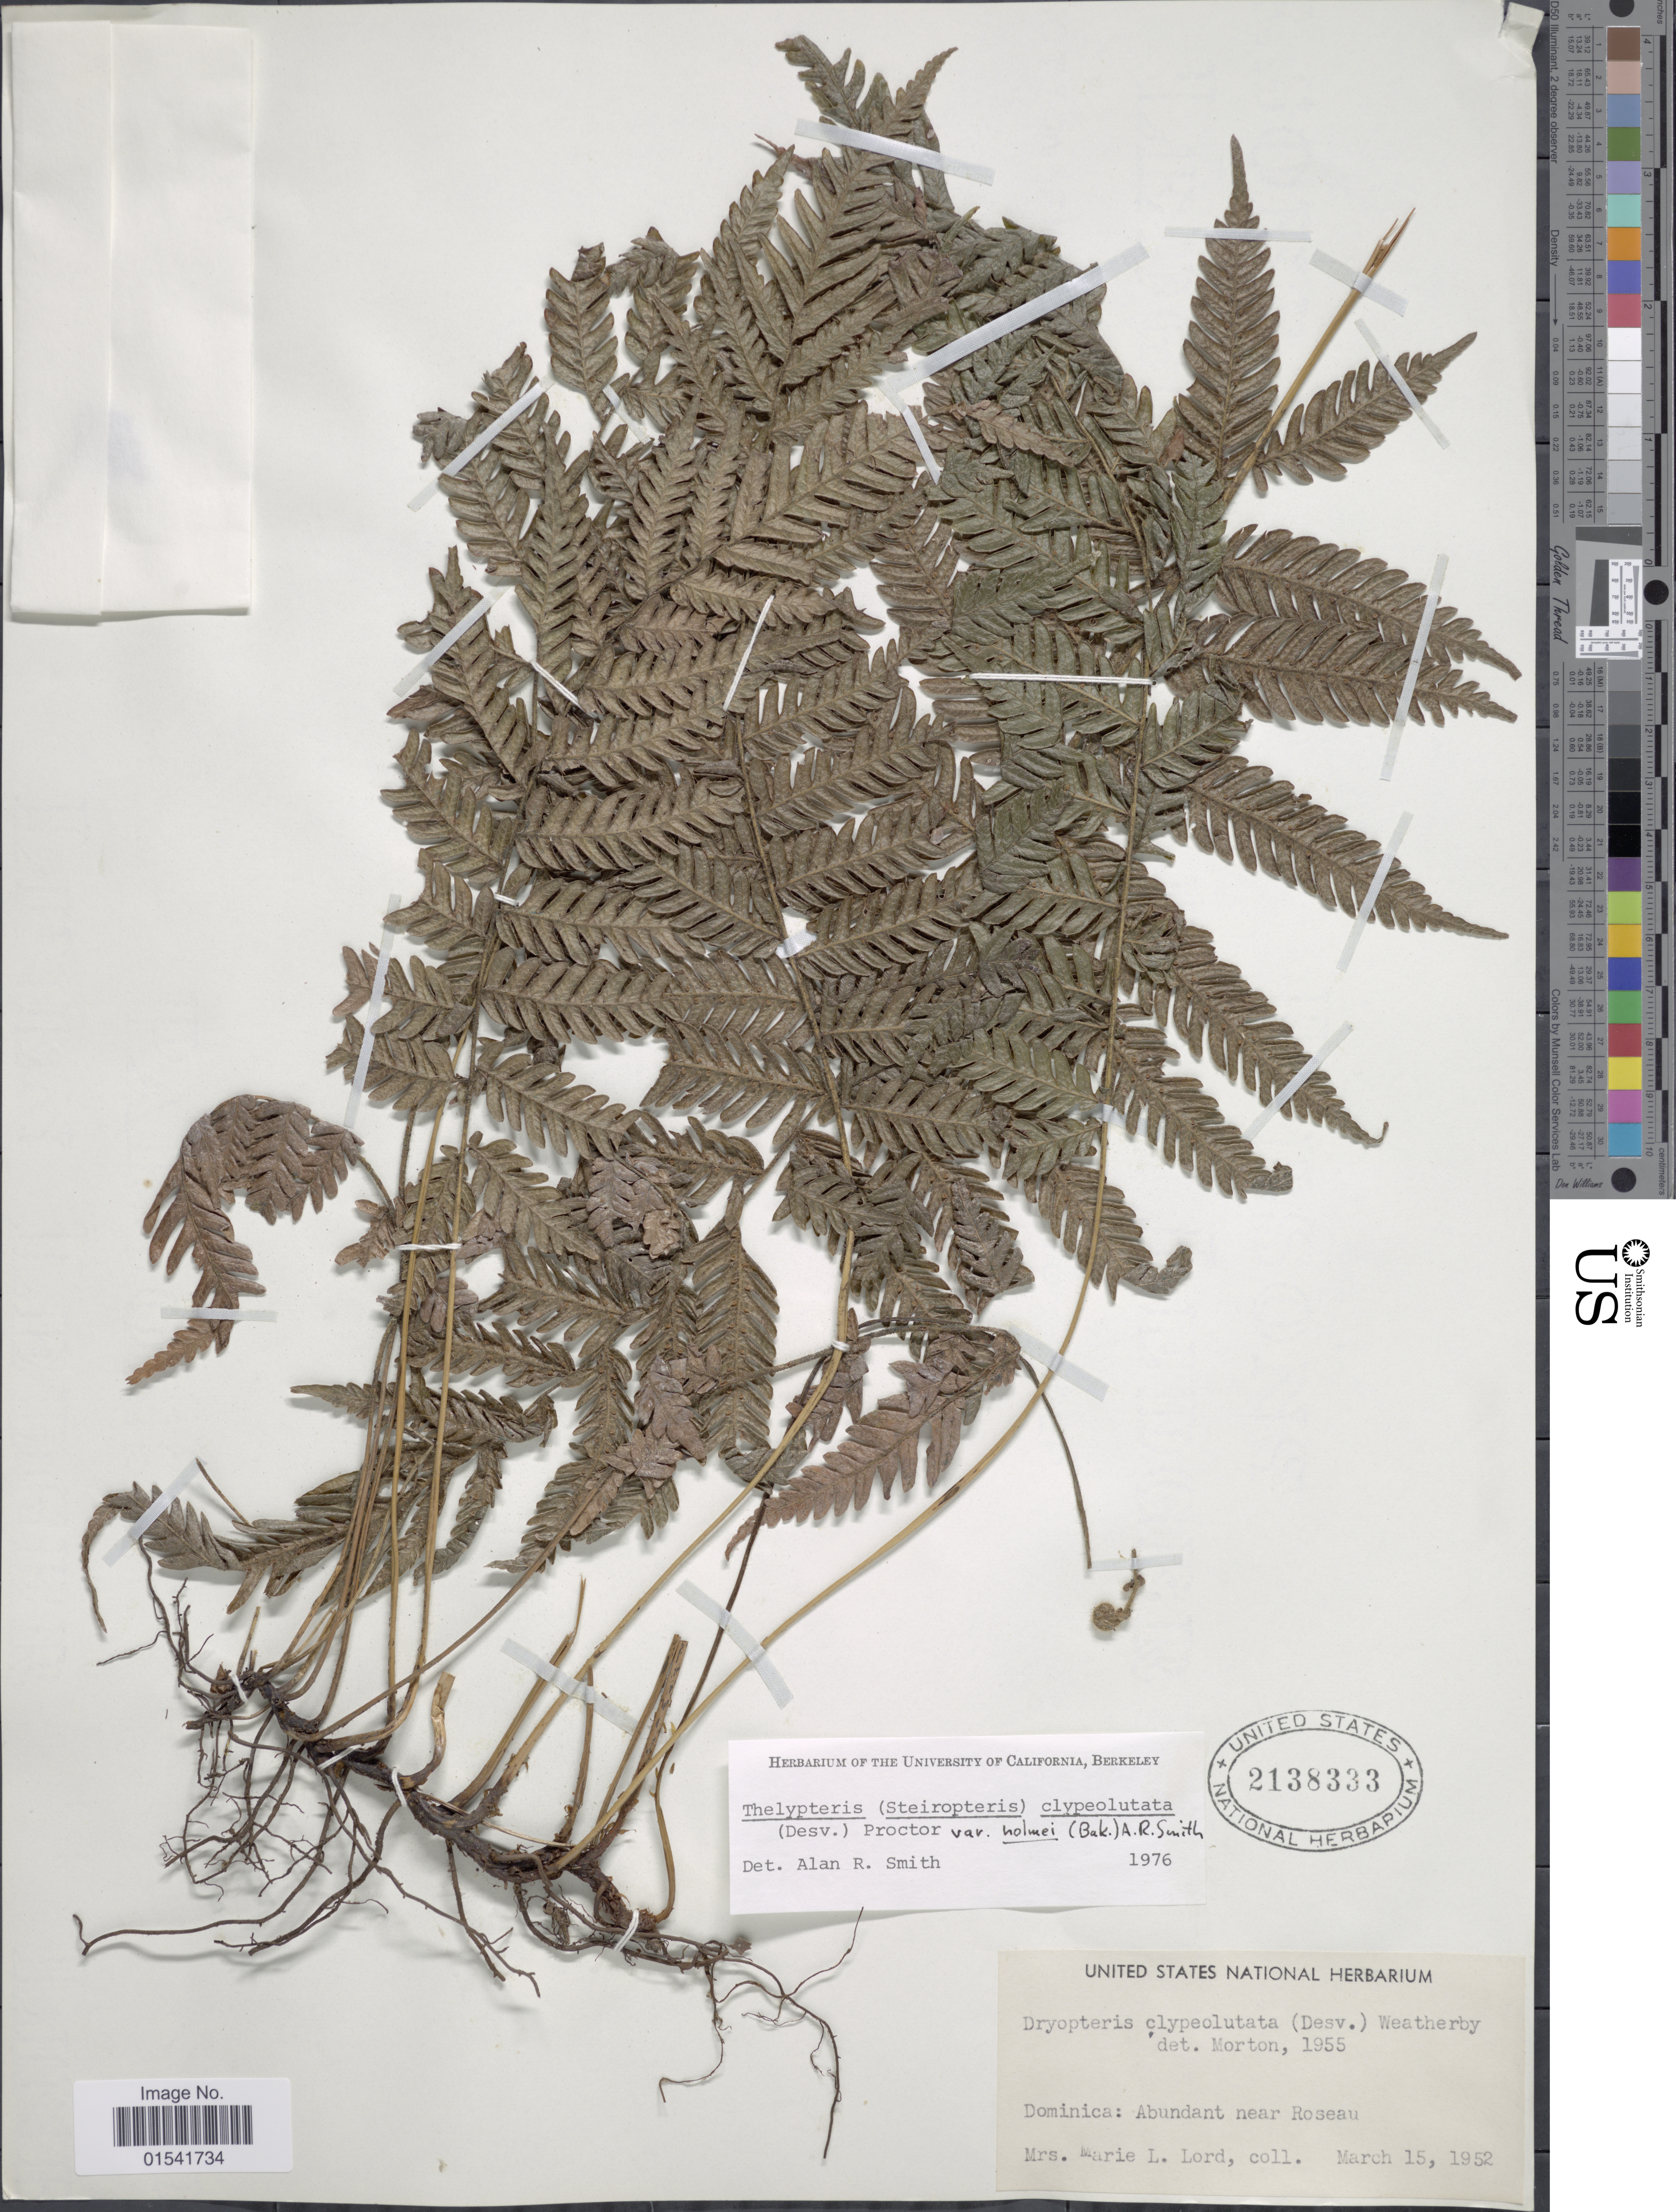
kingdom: Plantae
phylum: Tracheophyta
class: Polypodiopsida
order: Polypodiales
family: Thelypteridaceae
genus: Steiropteris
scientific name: Steiropteris clypeolutata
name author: (Desv.) Pic. Serm.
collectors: M. Lord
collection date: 1952-03-15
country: Dominica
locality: Abundant near Roseau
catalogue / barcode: US 2138333